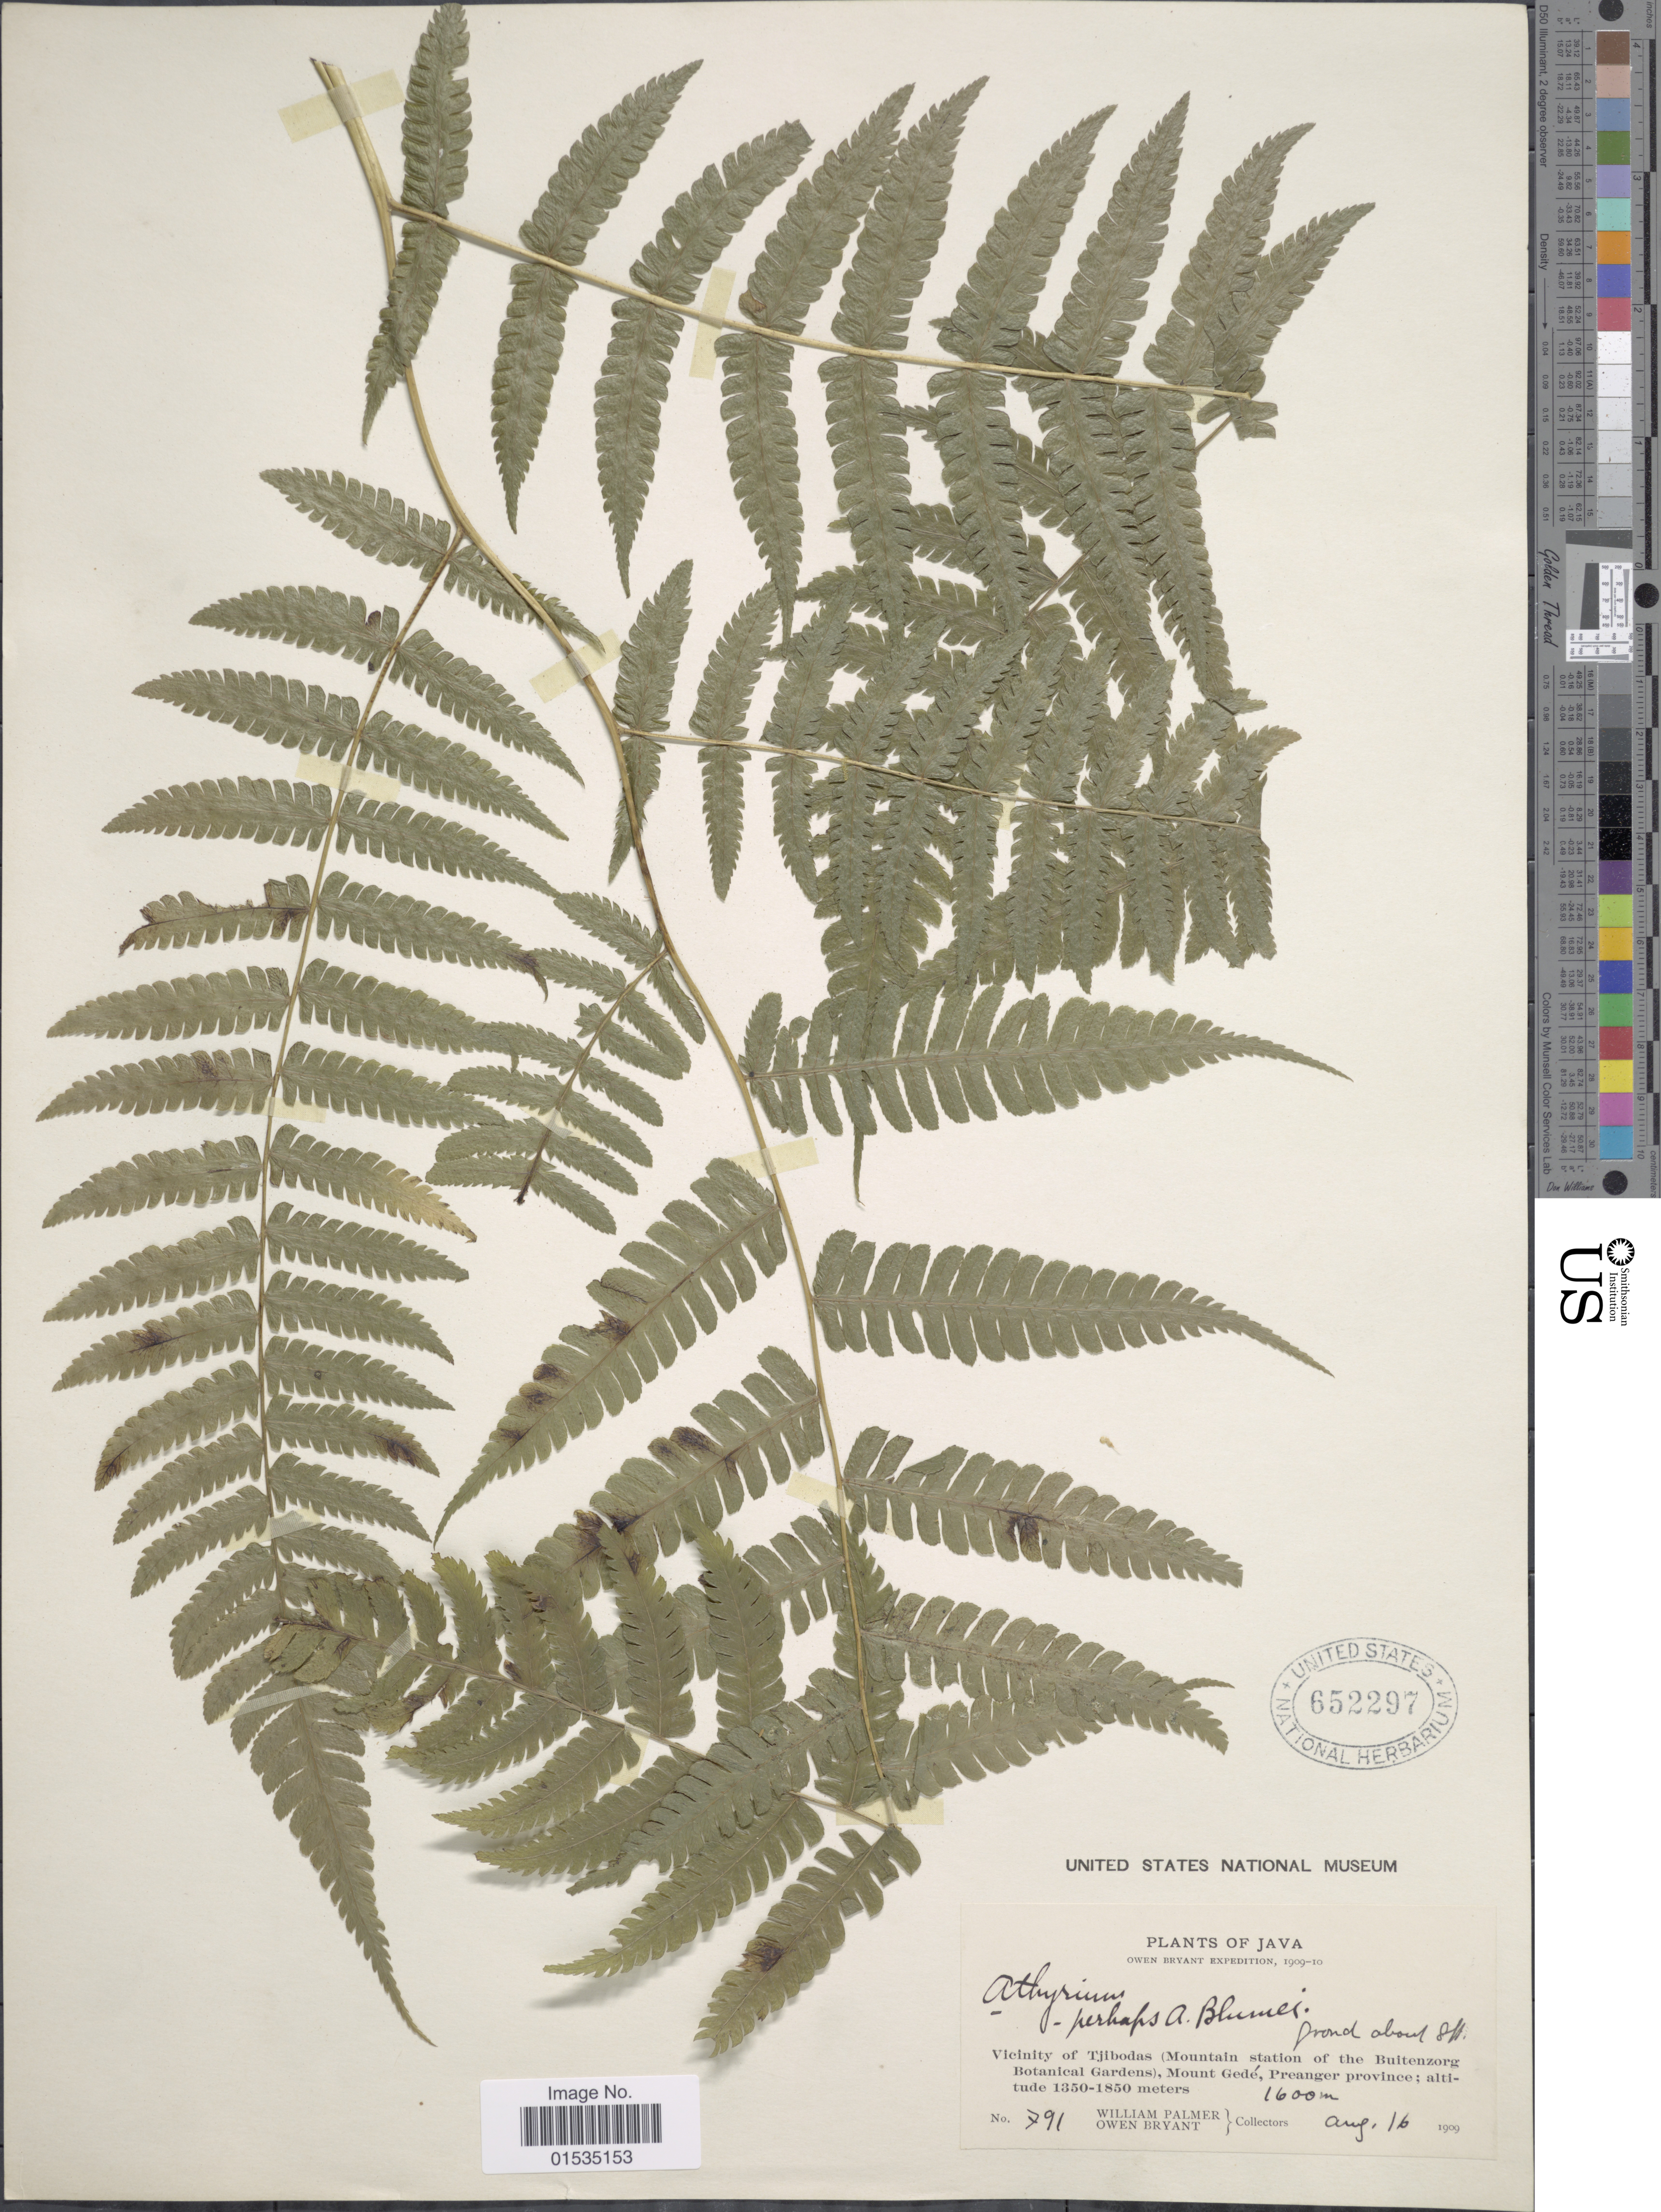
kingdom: Plantae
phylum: Tracheophyta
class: Polypodiopsida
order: Polypodiales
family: Athyriaceae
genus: Diplazium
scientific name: Diplazium polypodioides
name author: Blume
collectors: W. Palmer & O. Bryant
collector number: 791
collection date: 1909-08-16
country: Indonesia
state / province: Java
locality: Vicinity of Tjibodas (Mountain station of the Buitenzorg Botanical Gardens), Mount Gedé, Preanger province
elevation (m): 1600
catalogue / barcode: US 652297